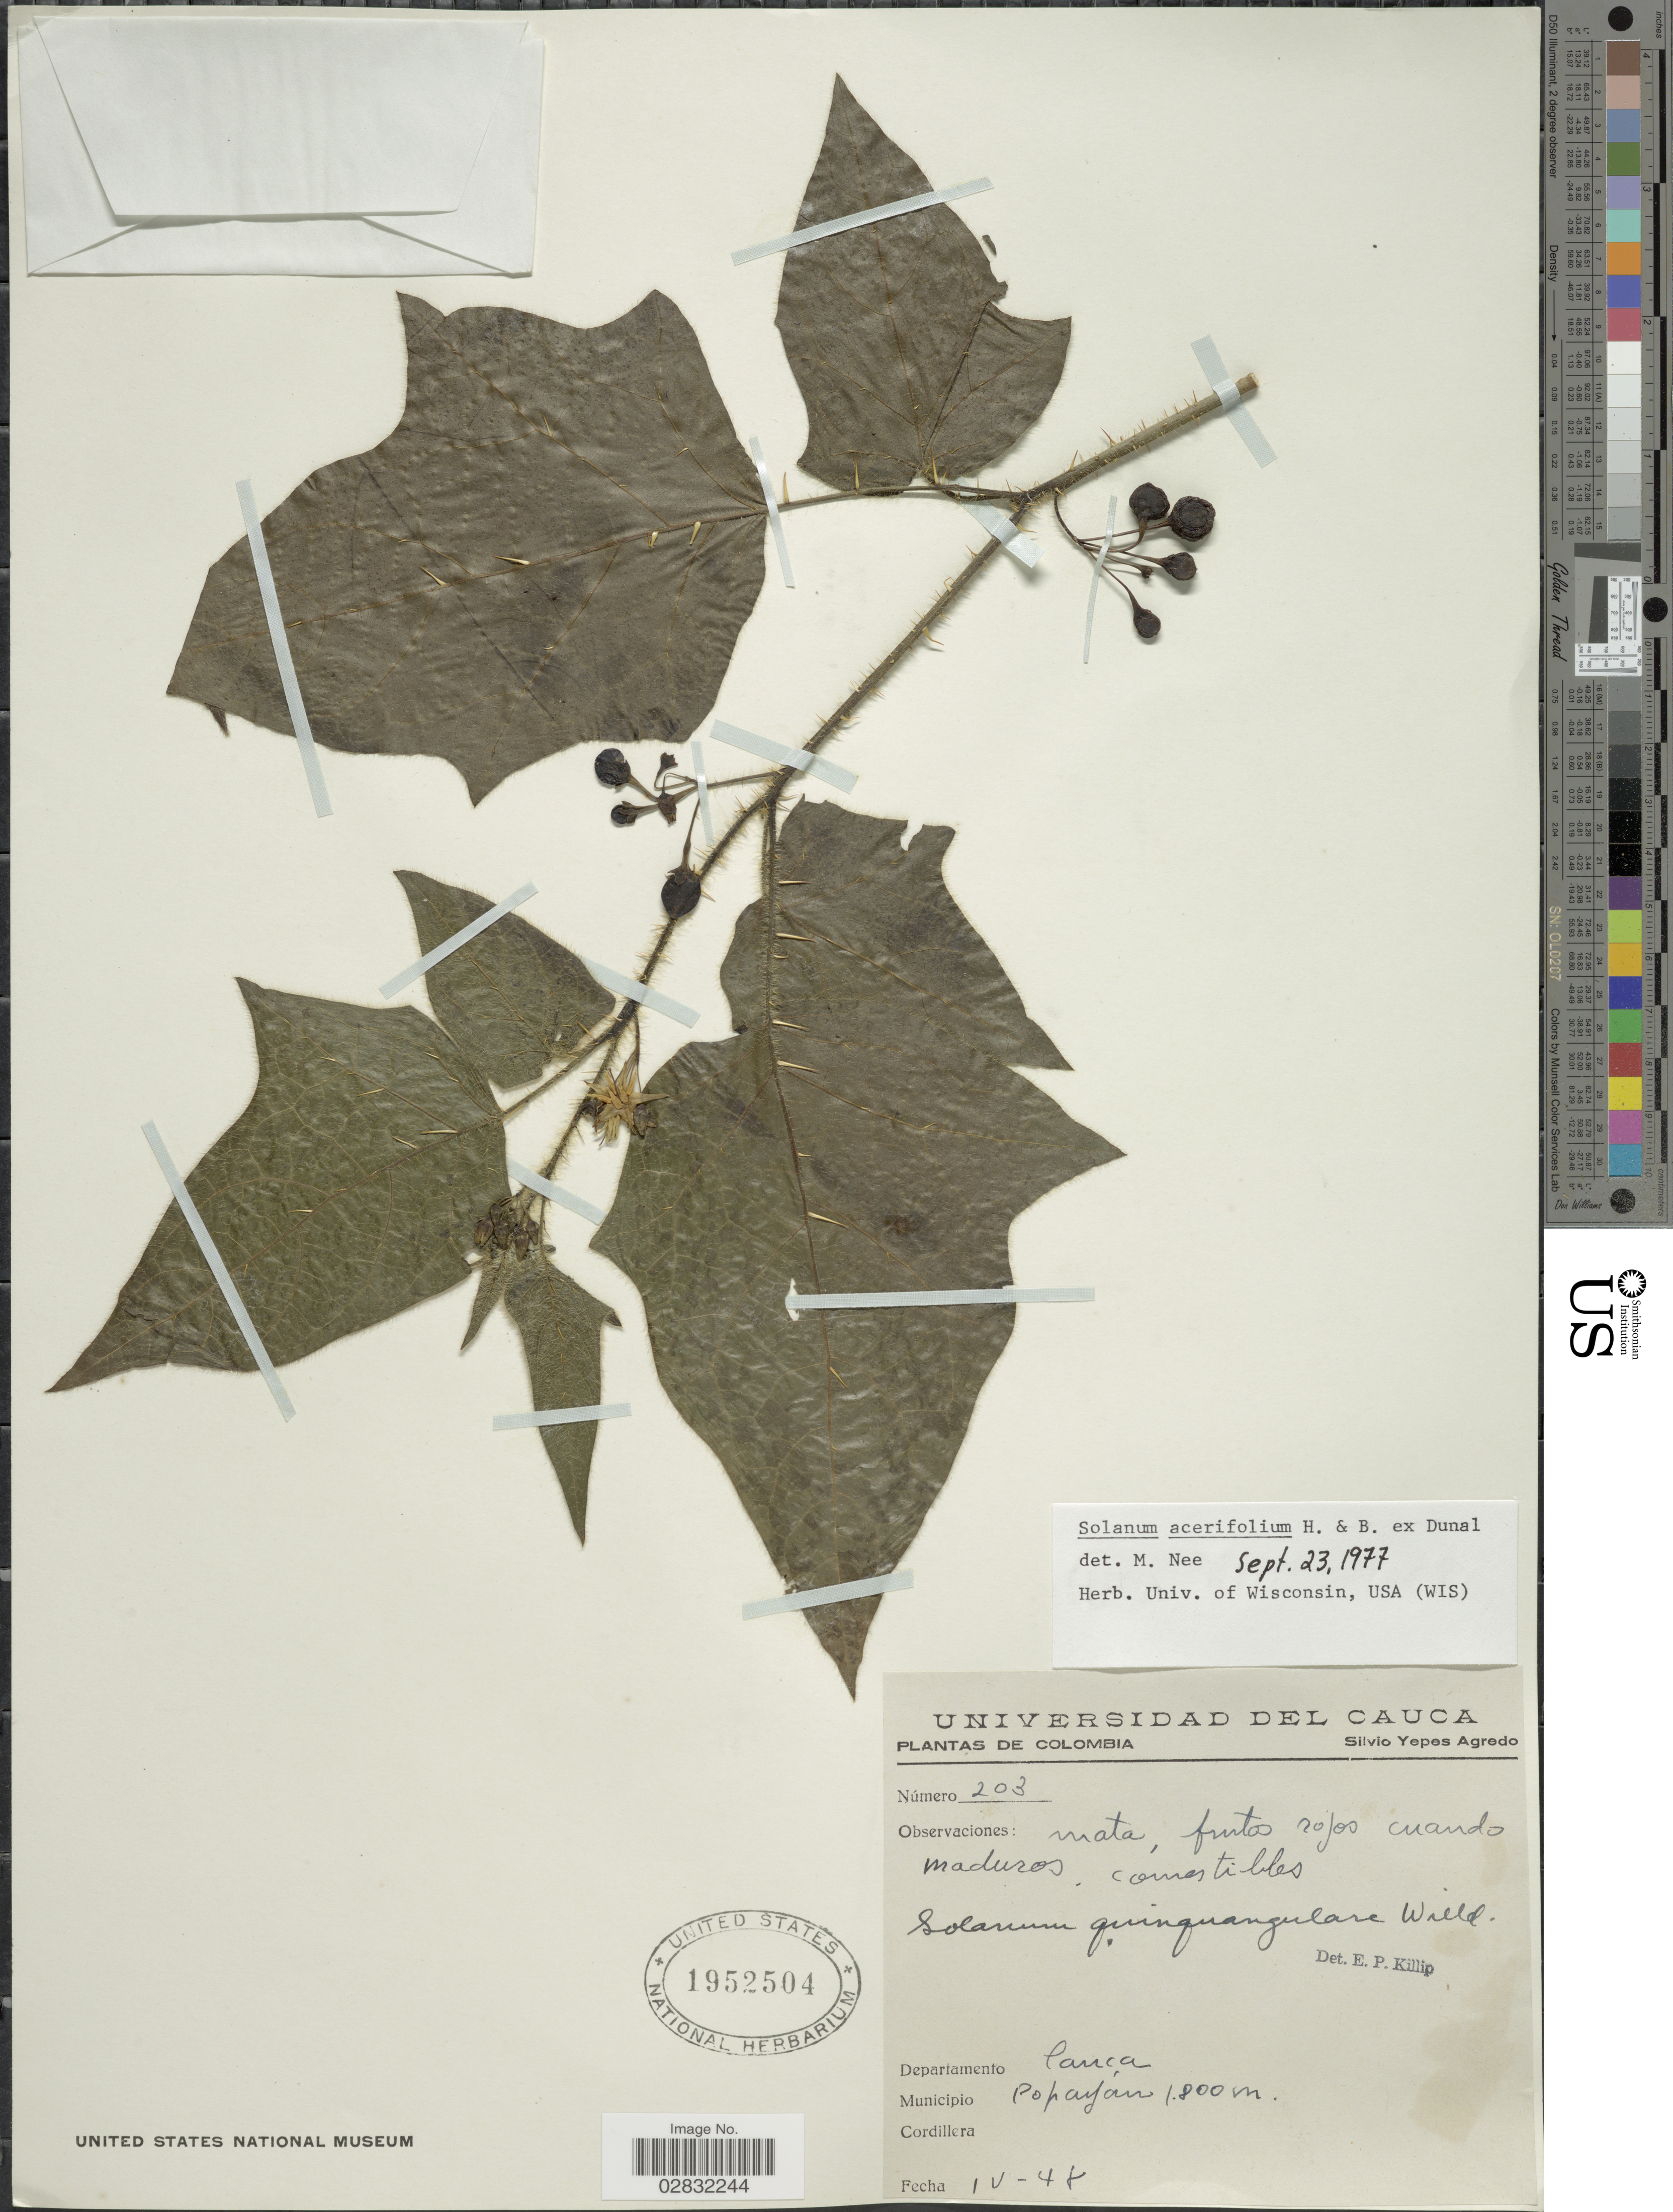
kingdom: Plantae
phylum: Tracheophyta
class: Magnoliopsida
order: Solanales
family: Solanaceae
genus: Solanum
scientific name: Solanum acerifolium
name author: Humb. & Bonpl. ex Dunal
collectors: S. Yepes-Agredo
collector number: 203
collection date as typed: Transcribed d/m/y: /4/48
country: Colombia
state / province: Cauca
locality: Departamento Cauca, Municipio Popayán.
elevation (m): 1800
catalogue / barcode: US 1952504